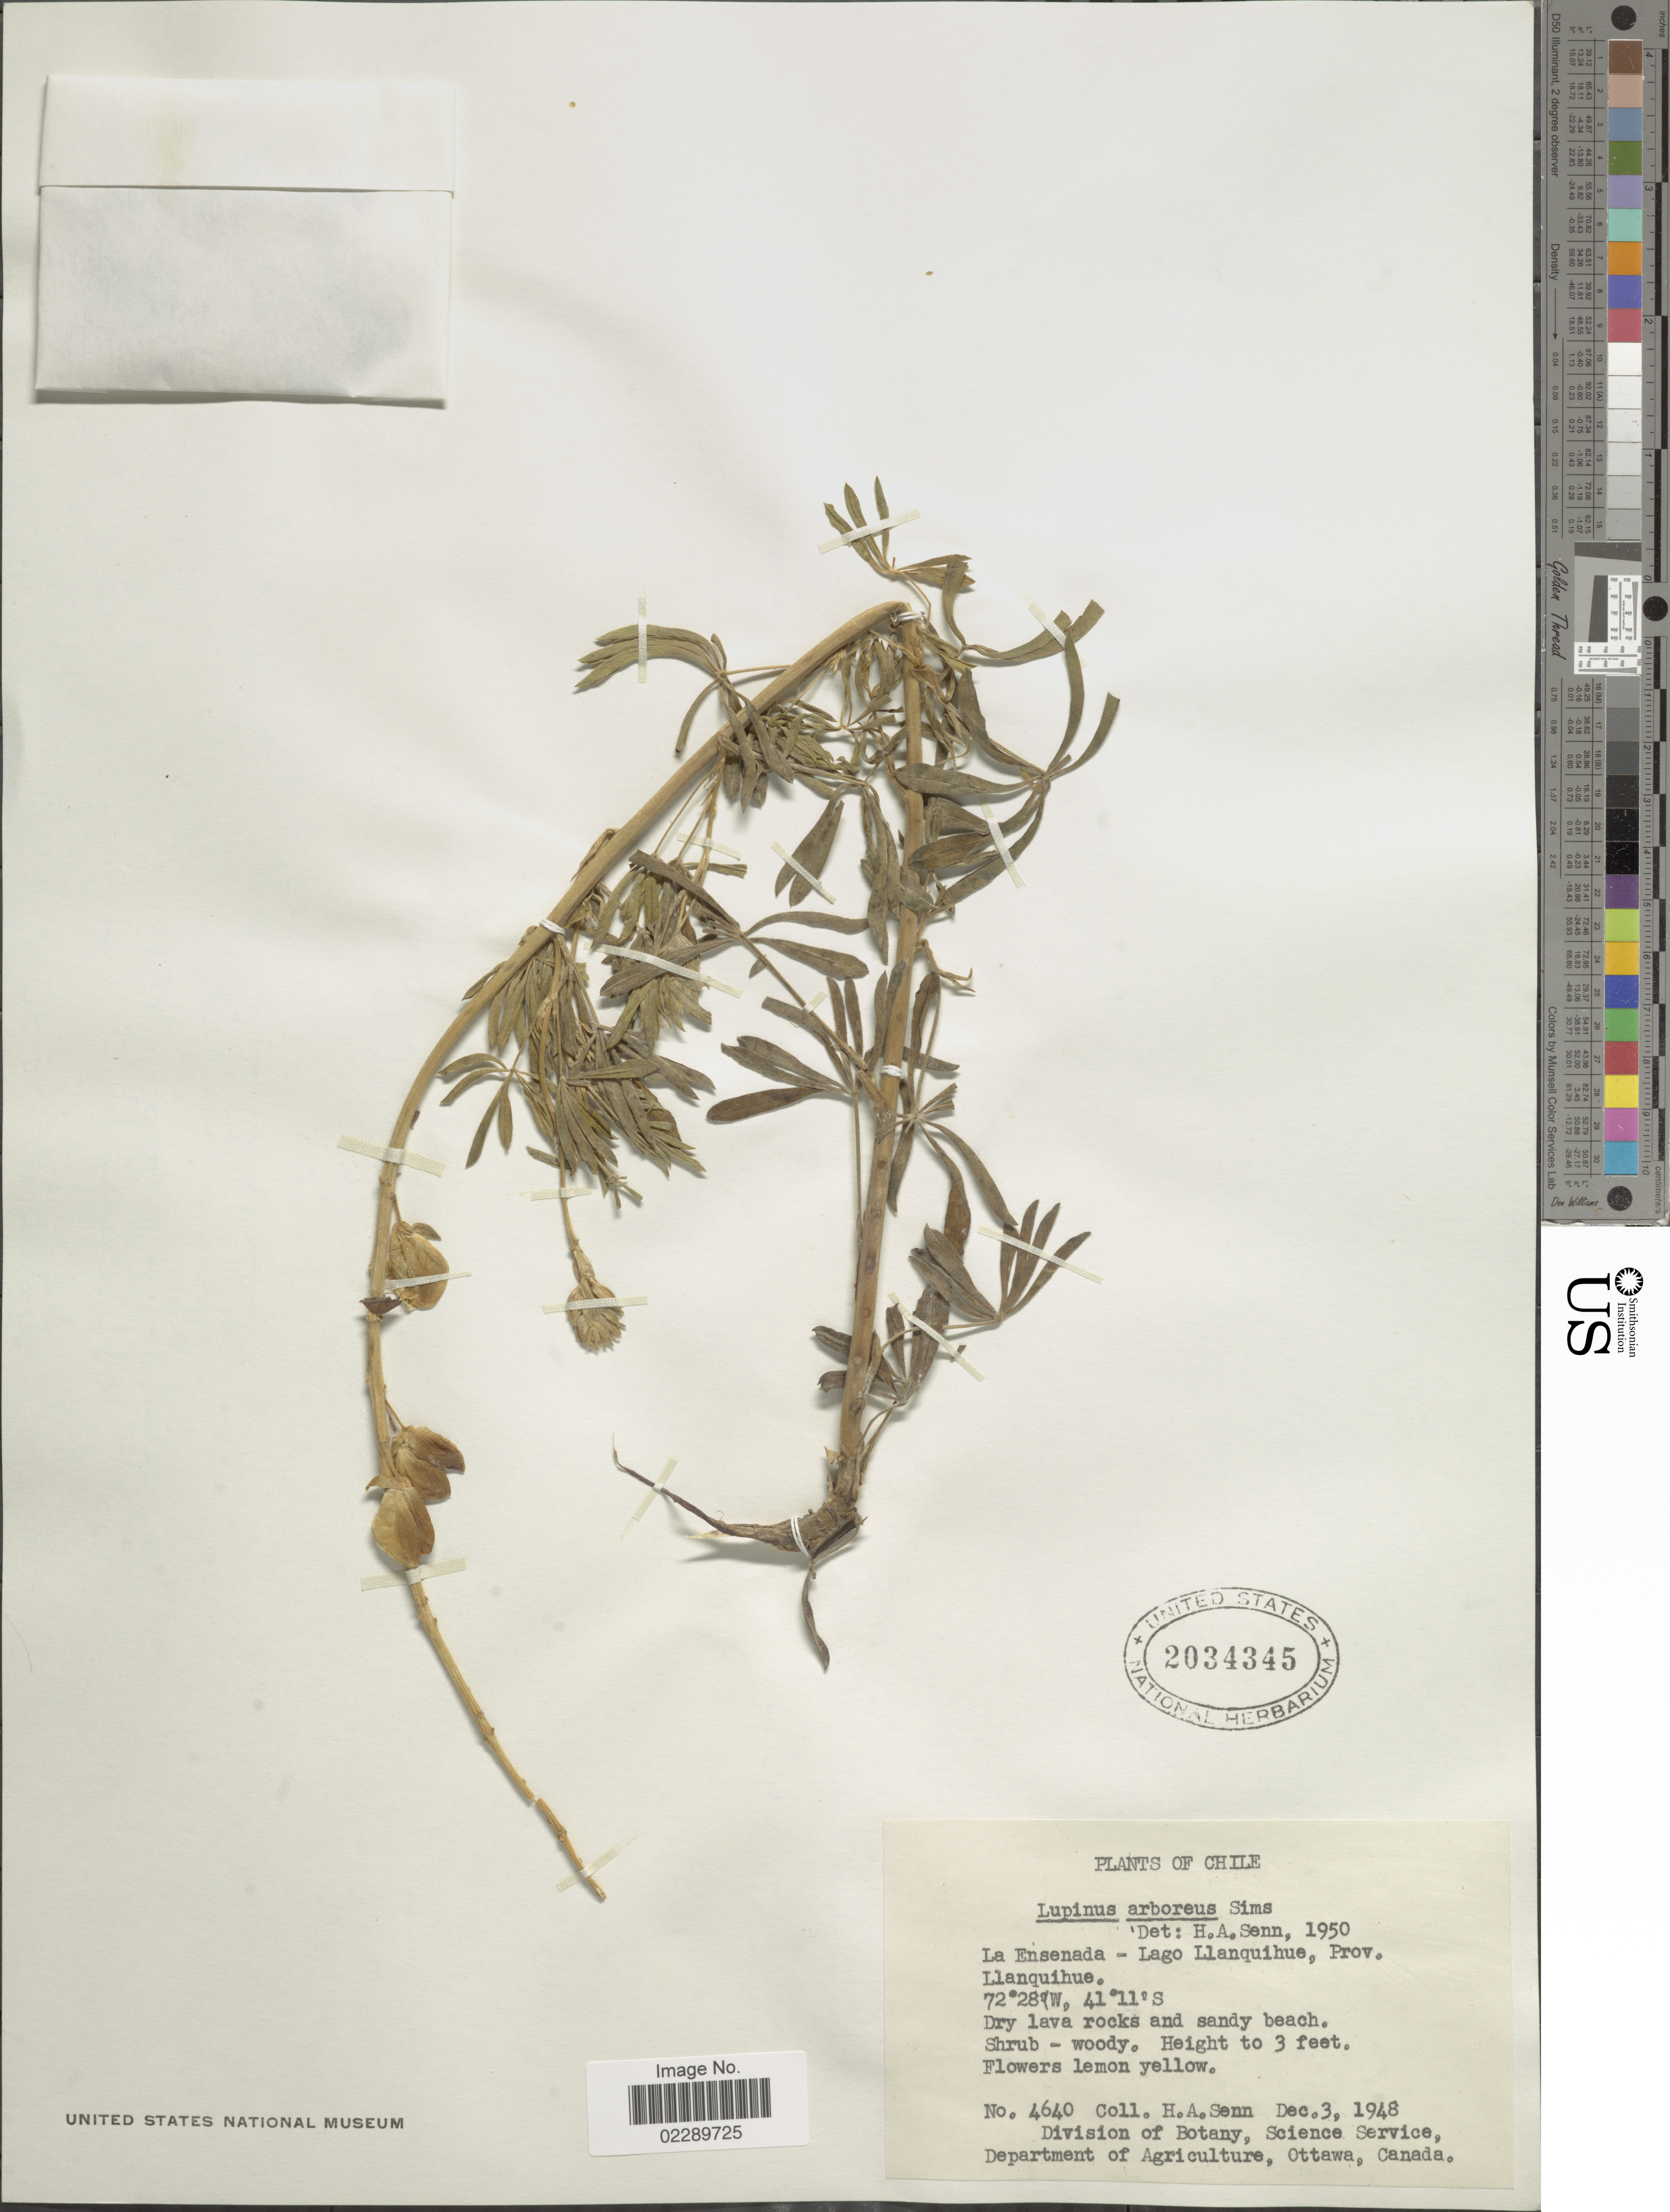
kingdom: Plantae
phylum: Tracheophyta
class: Magnoliopsida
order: Fabales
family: Fabaceae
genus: Lupinus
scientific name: Lupinus arboreus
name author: Sims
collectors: H. Senn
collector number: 4640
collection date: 1948-12-03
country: Chile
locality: La Ensenada - Lago Llanquihue, Prov. Llanquihue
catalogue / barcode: US 2034345